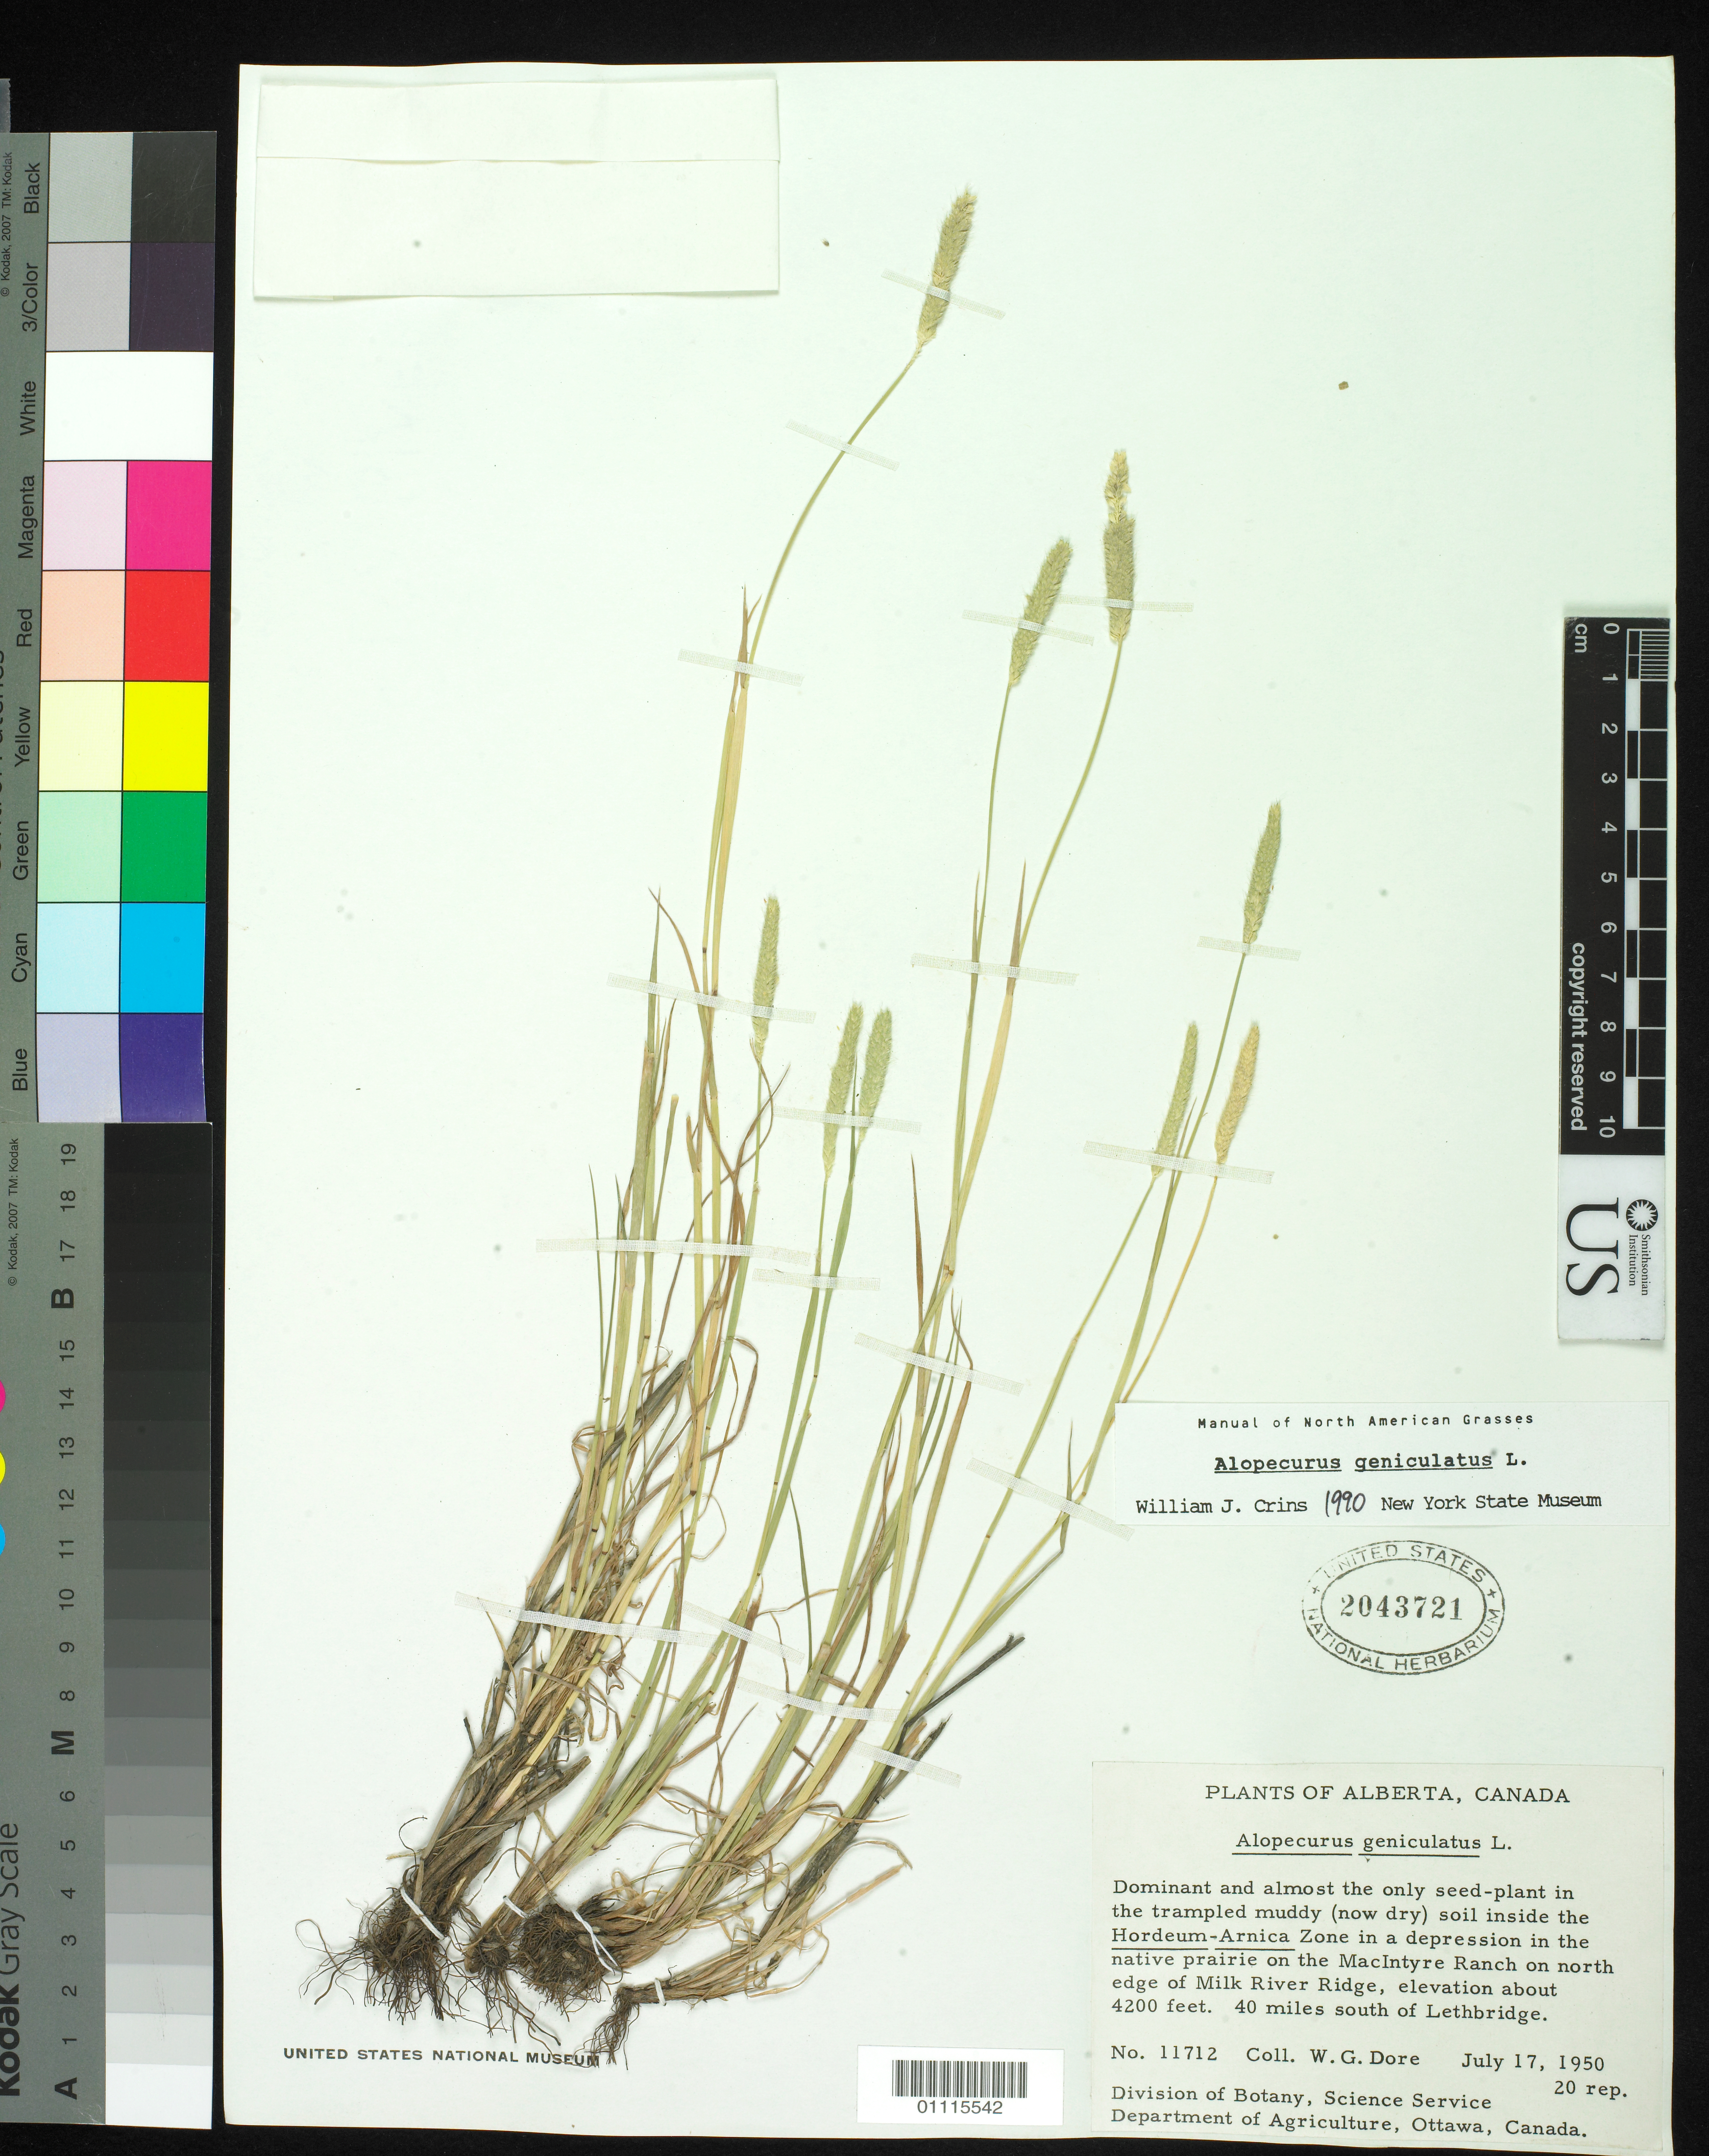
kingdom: Plantae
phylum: Tracheophyta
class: Liliopsida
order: Poales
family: Poaceae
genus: Alopecurus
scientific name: Alopecurus geniculatus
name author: L.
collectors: W. Dore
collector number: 11712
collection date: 1950-07-17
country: Canada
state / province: Alberta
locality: MacIntyre Ranch on N edge of Milk River Ridge. 40 mi. S of Lethbridge.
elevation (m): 1280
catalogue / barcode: US 2043721